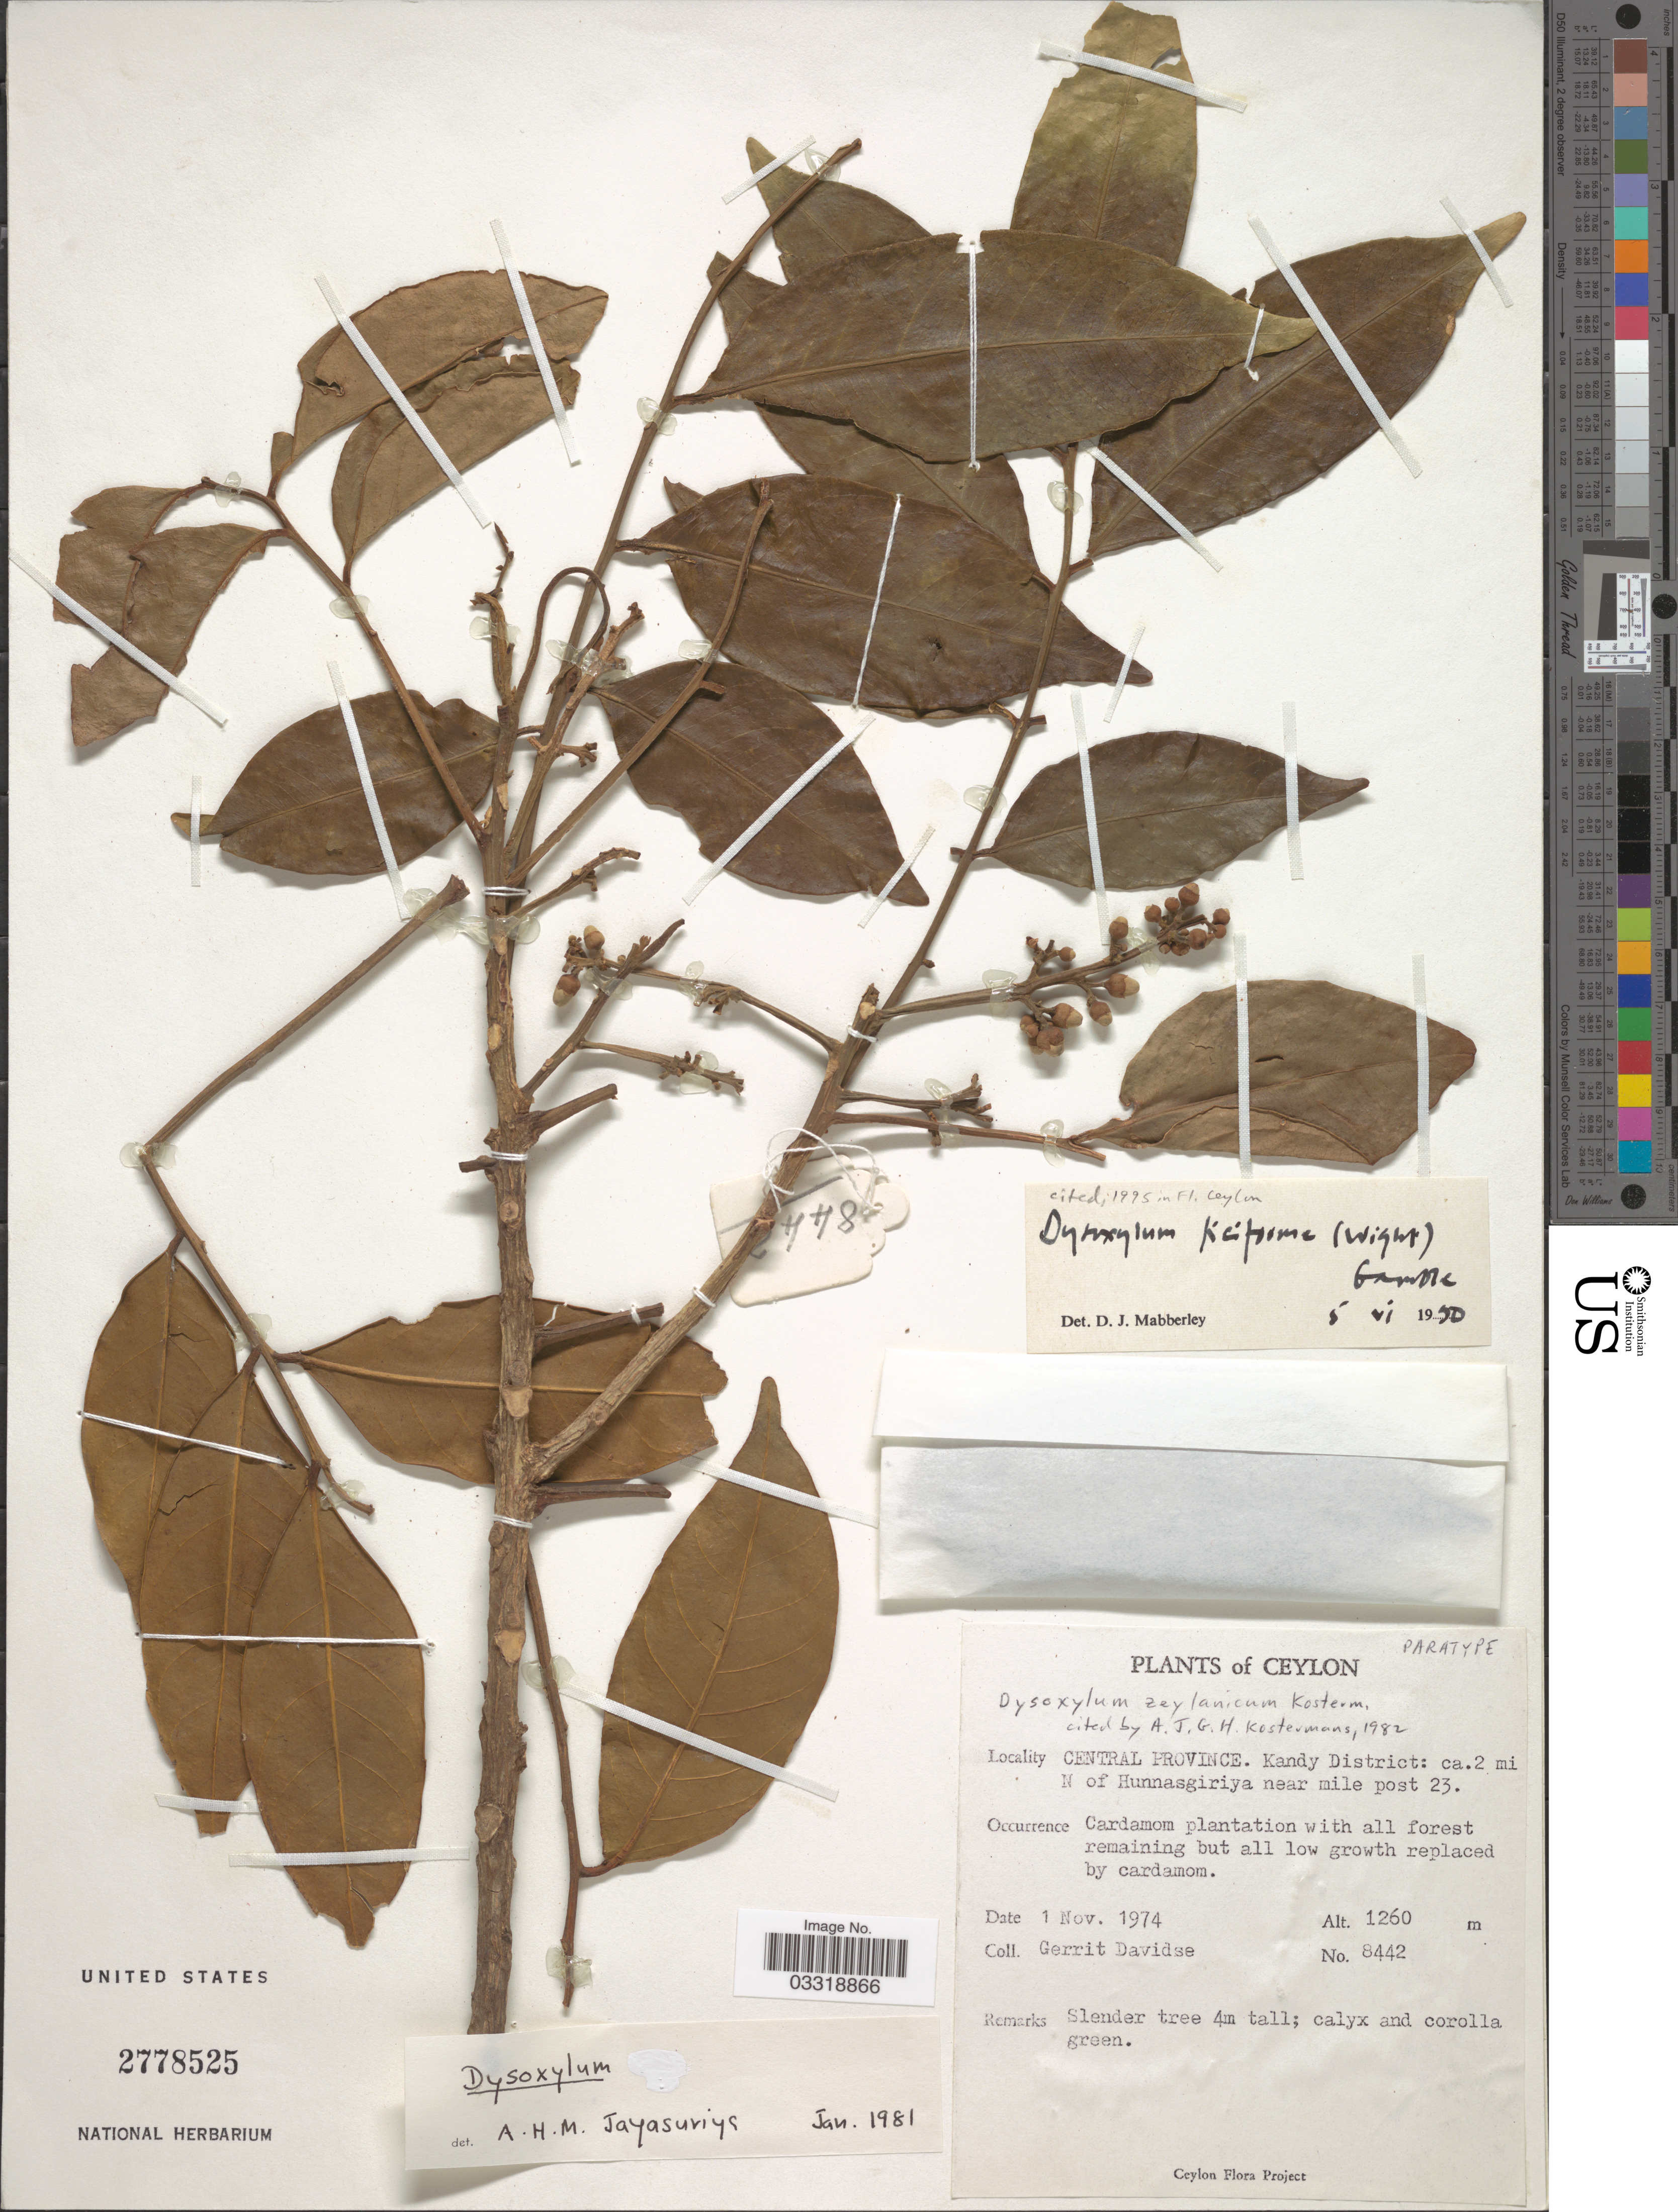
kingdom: Plantae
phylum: Tracheophyta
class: Magnoliopsida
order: Sapindales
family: Meliaceae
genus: Dysoxylum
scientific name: Dysoxylum gotadhora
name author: (Buch.-Ham.) Mabb.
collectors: G. Davidse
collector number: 8442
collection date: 1974-11-01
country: Sri Lanka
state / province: Central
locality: Ceylon. Kandy District: ca. 2 mi N of Hunnasgiriya near mile post 23.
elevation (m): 1260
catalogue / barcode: US 2778525